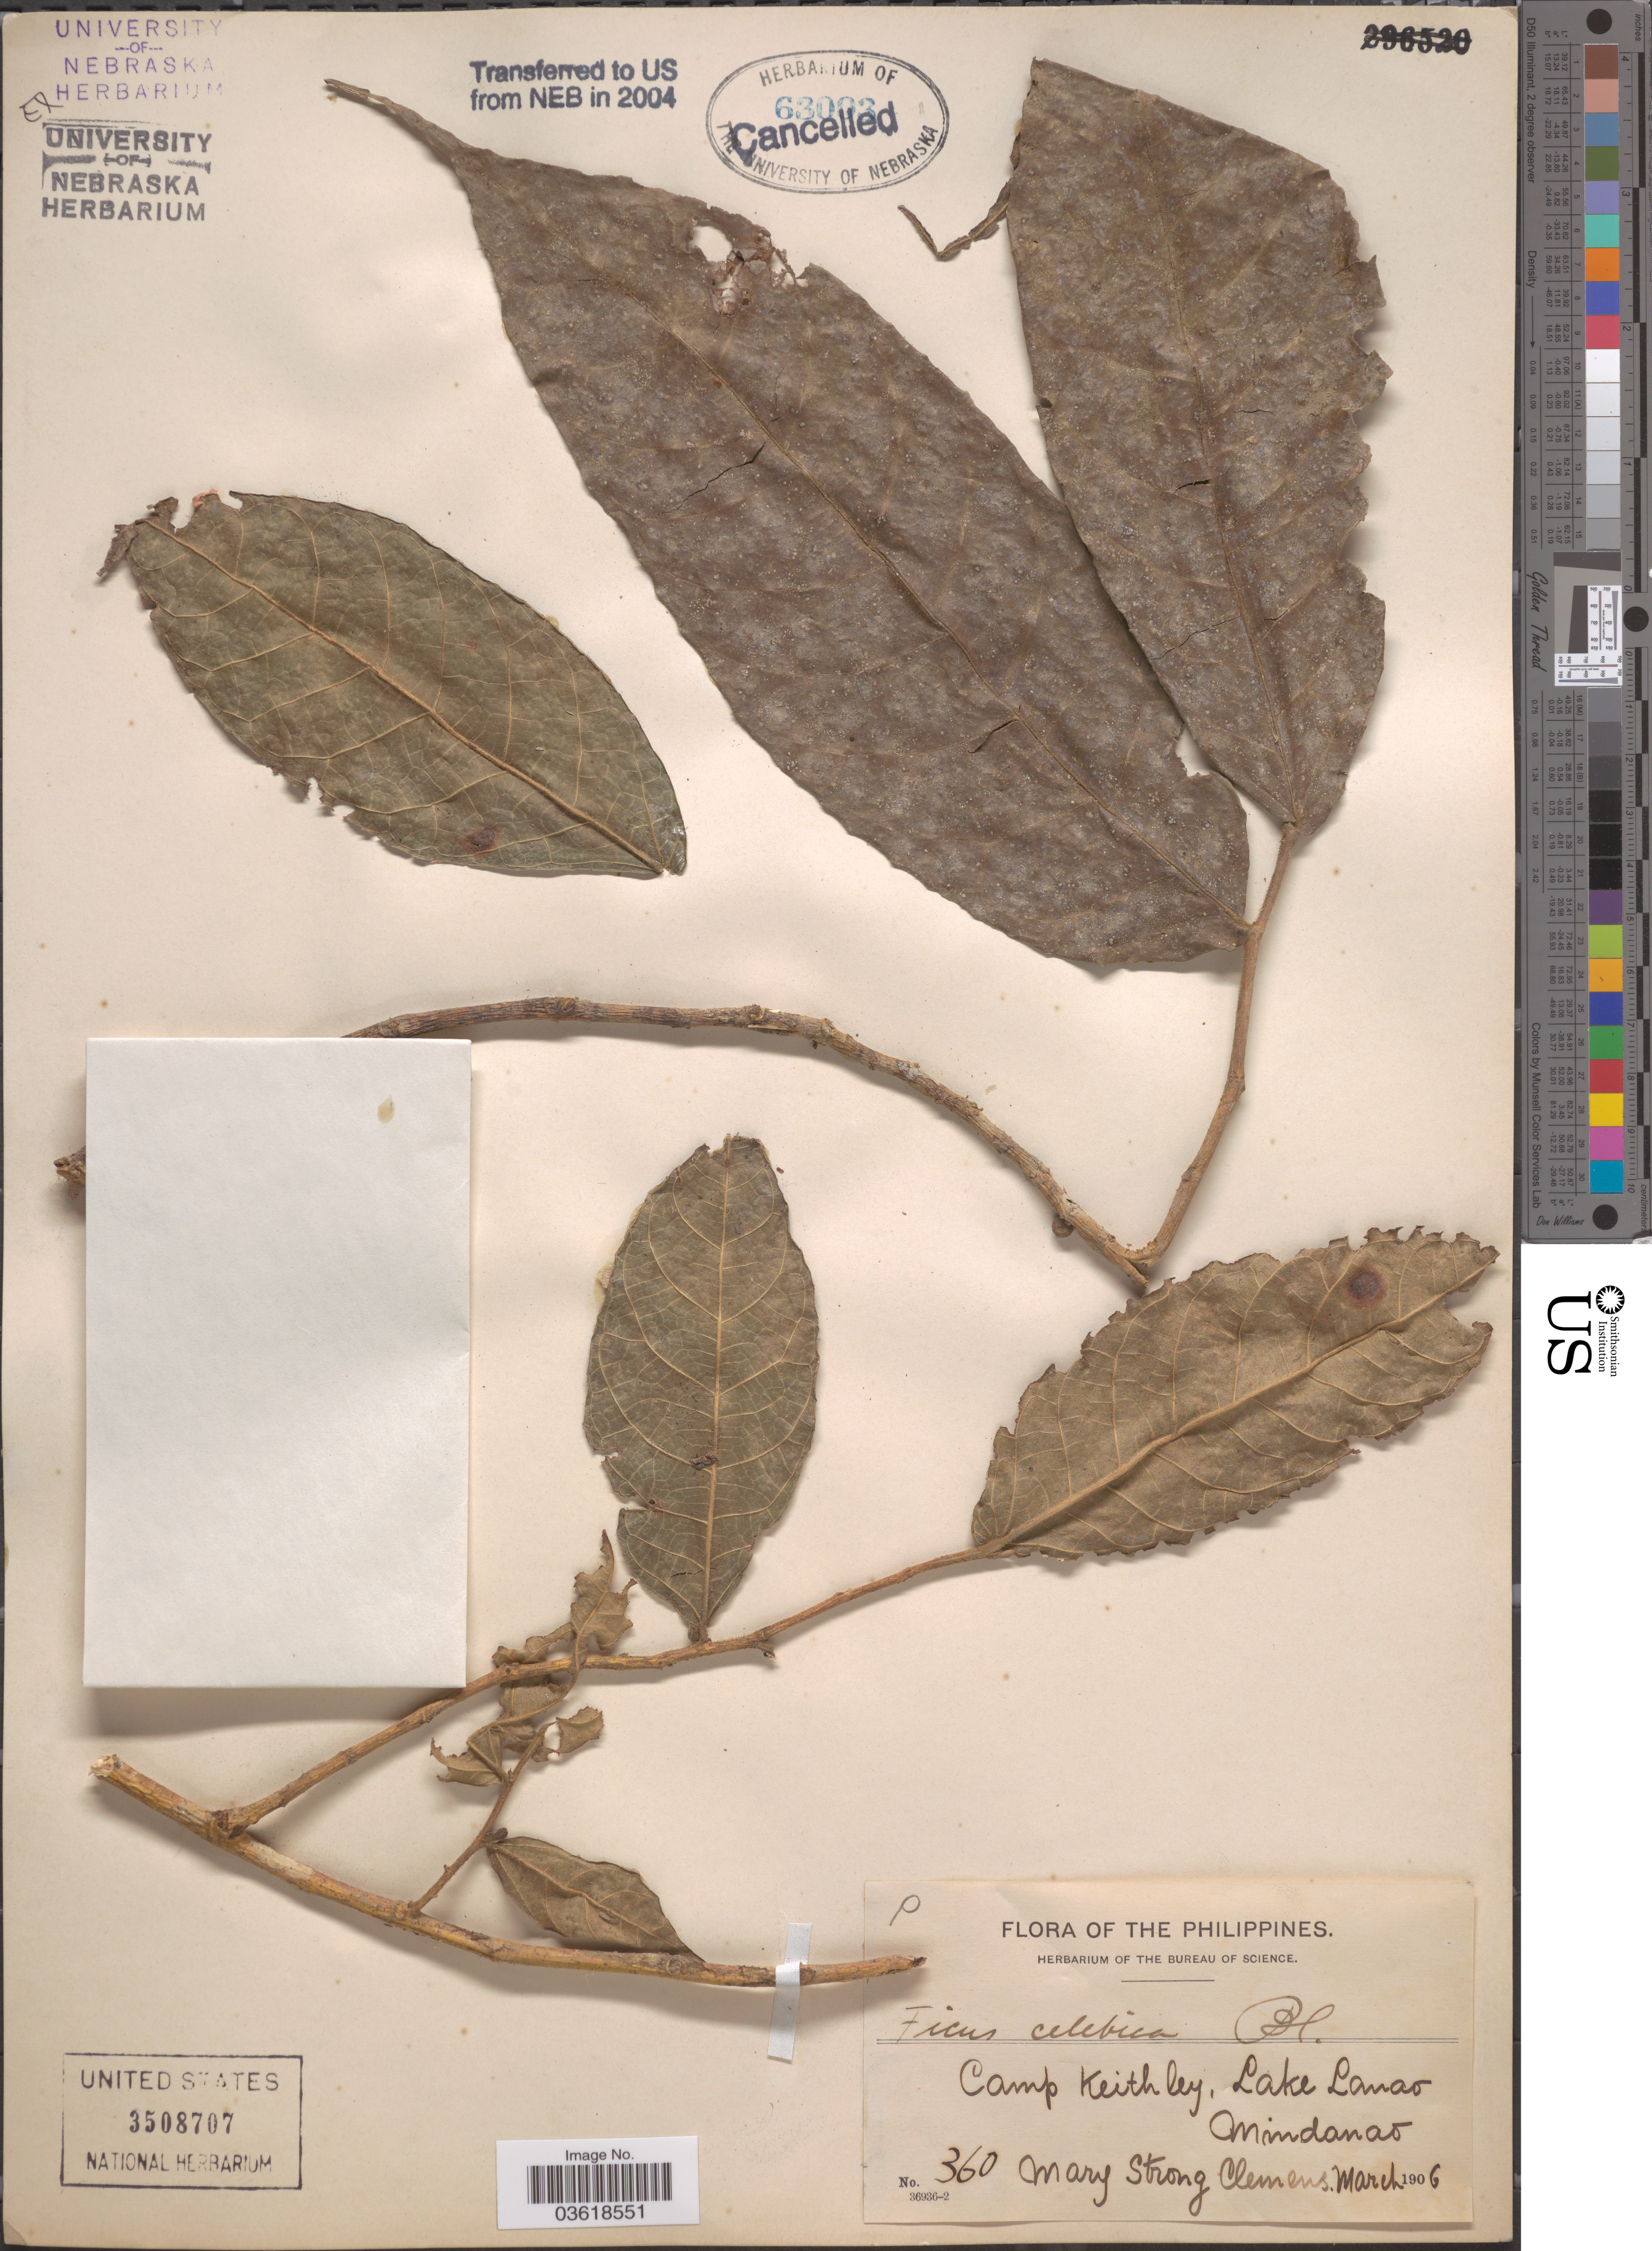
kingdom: Plantae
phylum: Tracheophyta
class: Magnoliopsida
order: Rosales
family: Moraceae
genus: Ficus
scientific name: Ficus celebica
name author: Blume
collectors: M. S. Clemens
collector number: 360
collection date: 1906-03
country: Philippines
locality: Camp Keithley, Lake Lanao. Mindanao.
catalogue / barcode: US 3508707